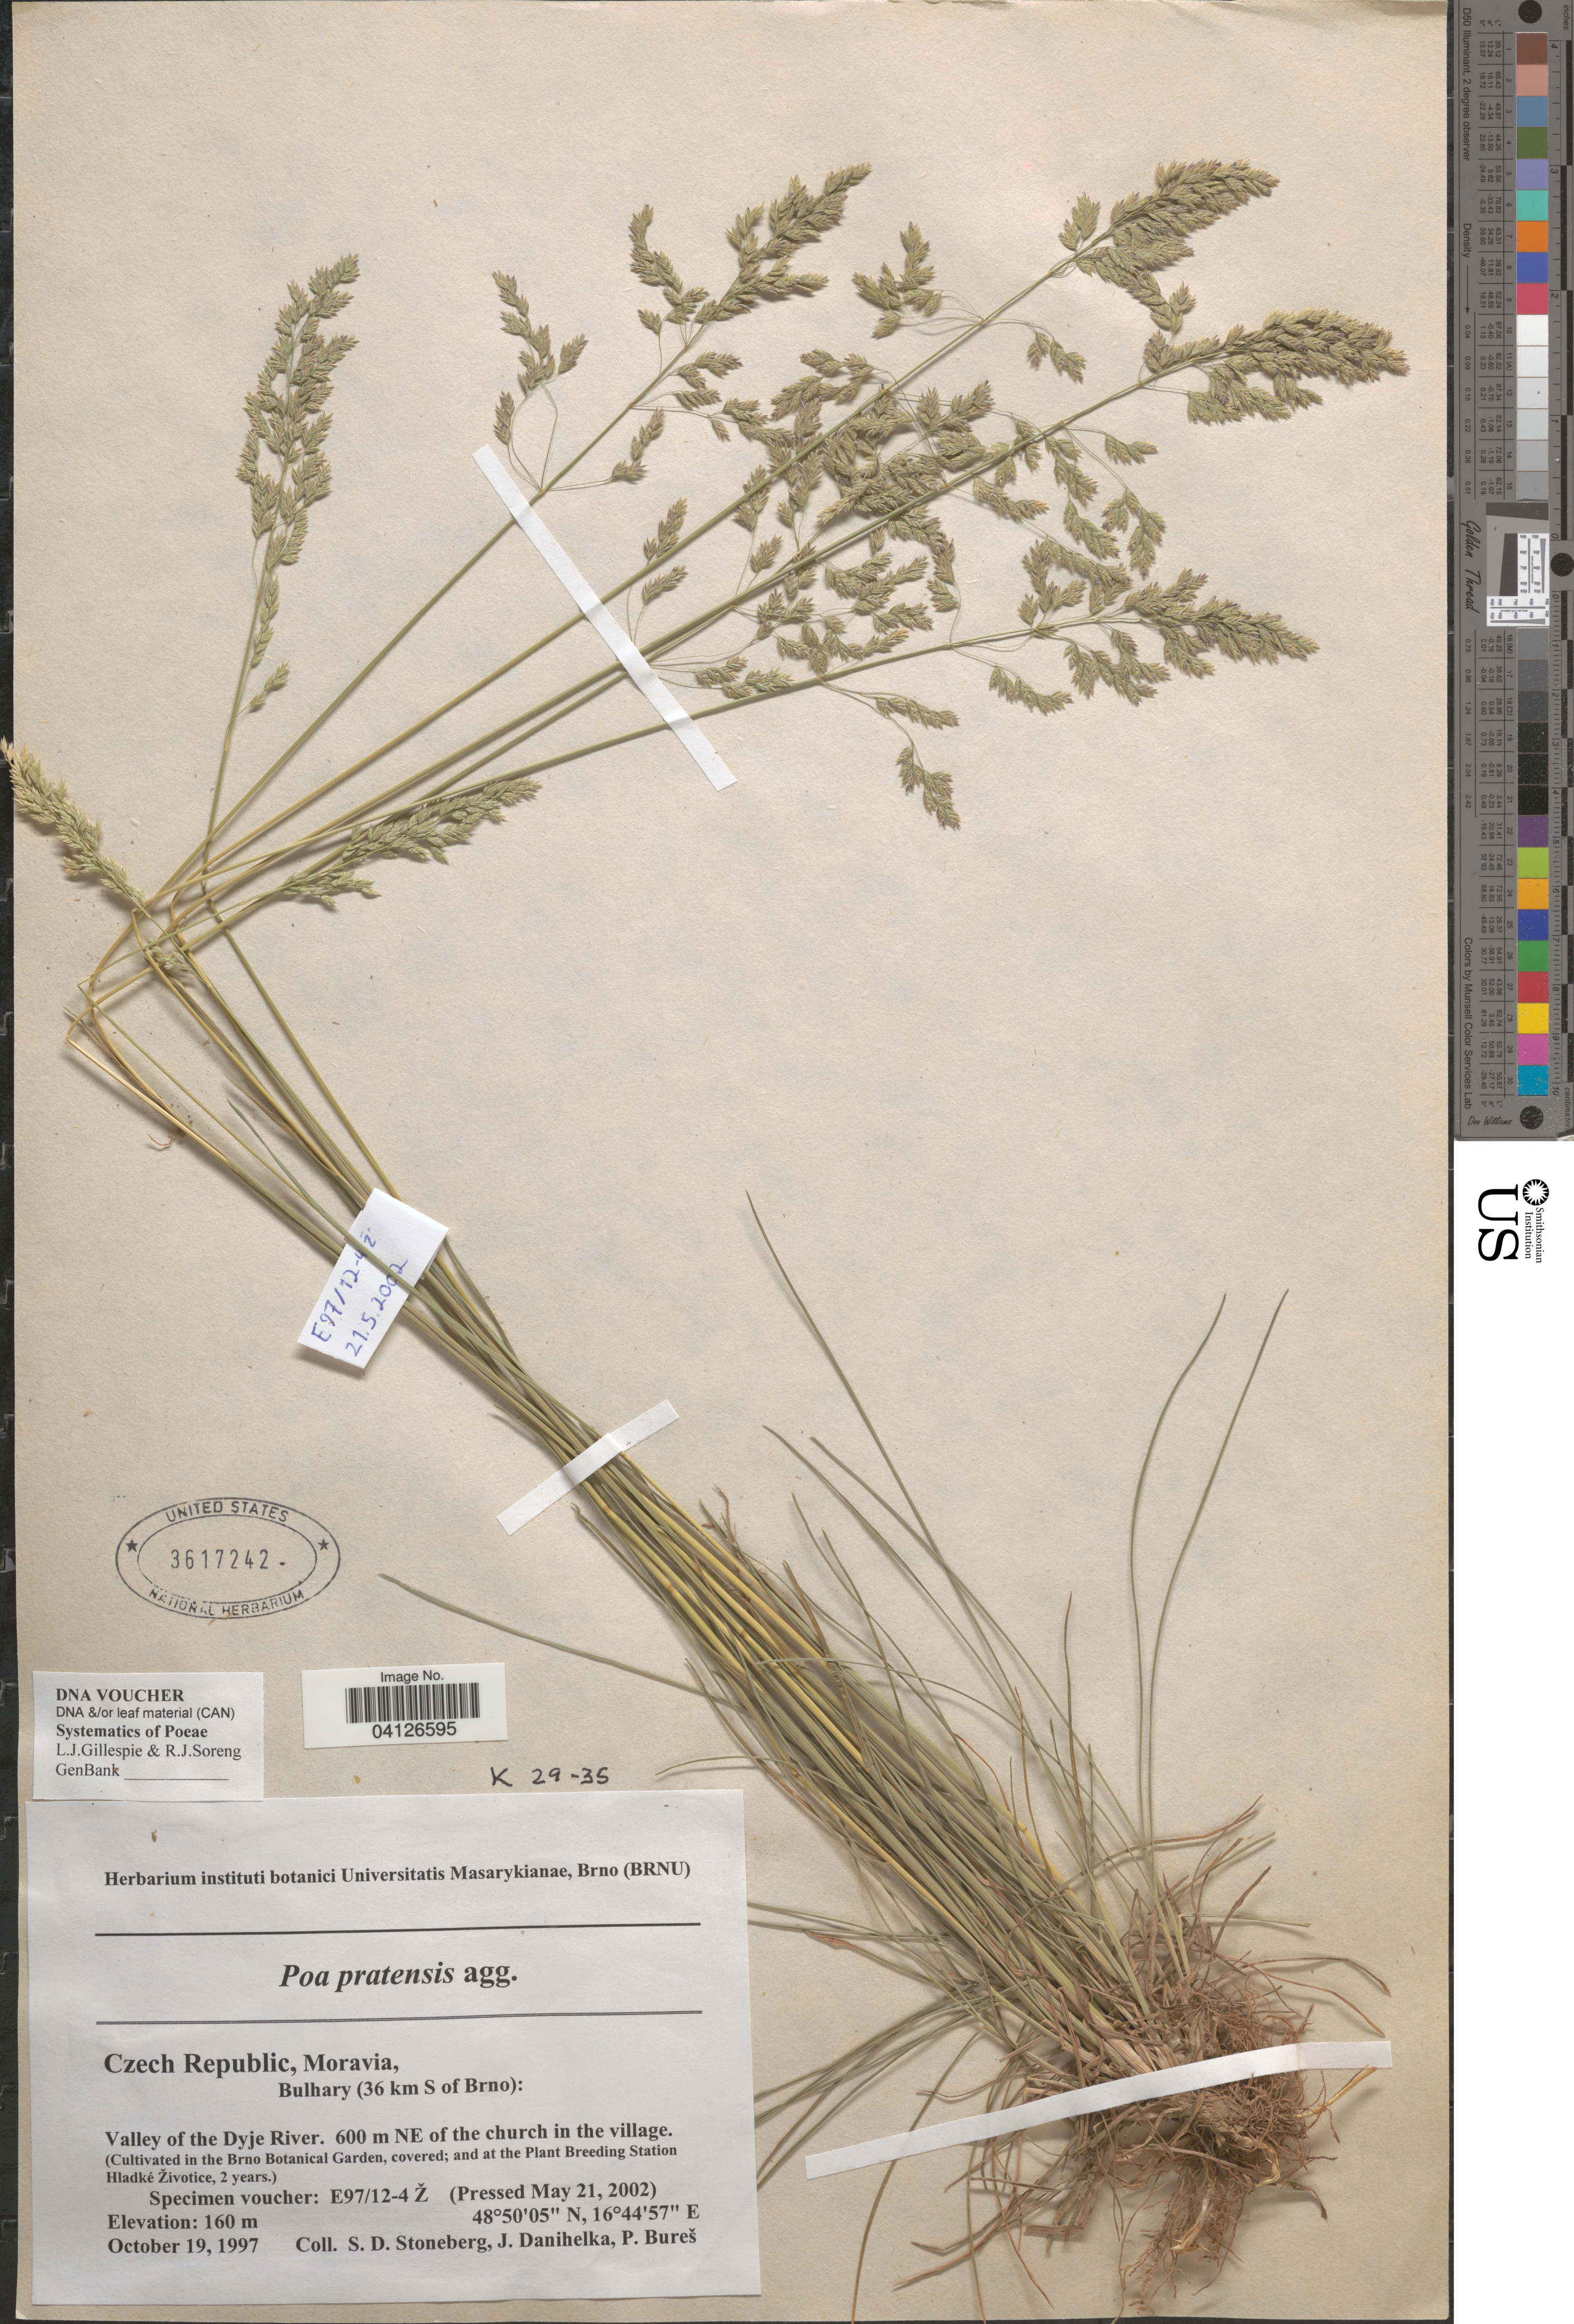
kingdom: Plantae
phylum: Tracheophyta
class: Liliopsida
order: Poales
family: Poaceae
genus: Poa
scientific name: Poa pratensis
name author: L.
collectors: Ex herb. instituti botanici Universitatis Masarykianae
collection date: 2002-05-21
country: Czechia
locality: At the Plant Breeding Station Hladké Životice, 1 year).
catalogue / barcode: US 3617242